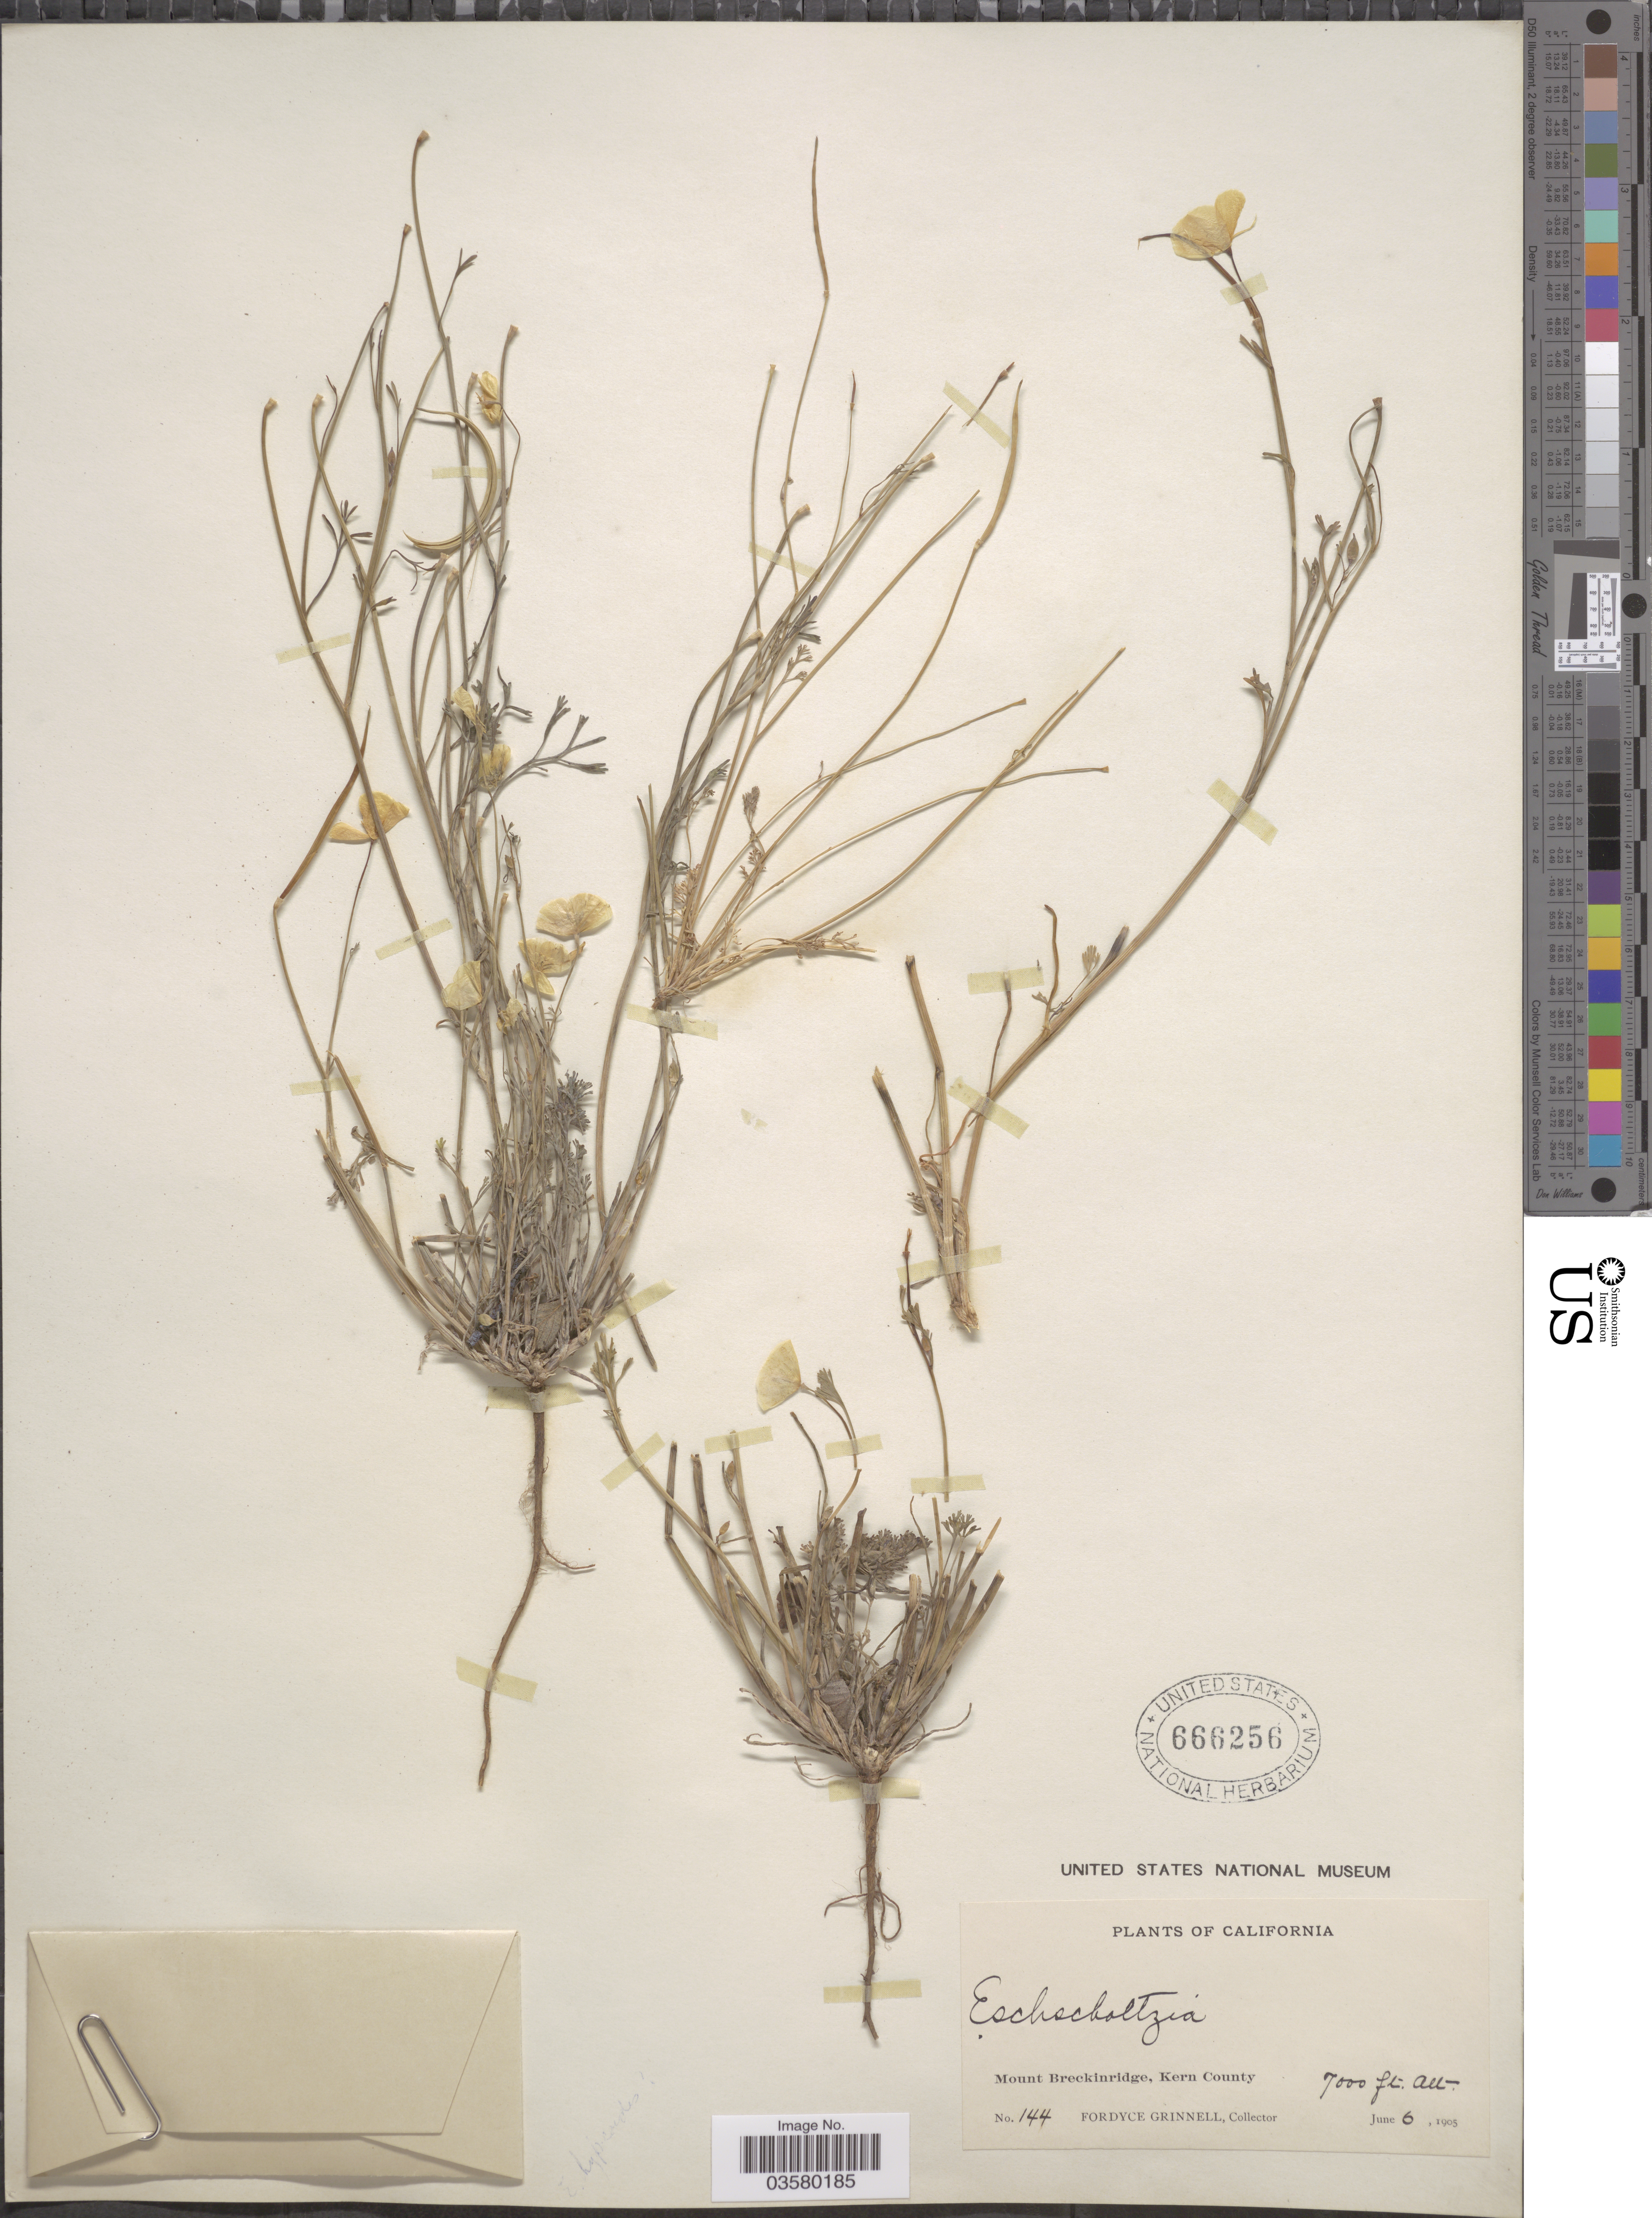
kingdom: Plantae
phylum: Tracheophyta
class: Magnoliopsida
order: Ranunculales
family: Papaveraceae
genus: Eschscholzia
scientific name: Eschscholzia caespitosa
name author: Benth.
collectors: F. Grinnell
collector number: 144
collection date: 1905-06-06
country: United States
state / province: California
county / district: Kern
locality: Mount Breckinridge, Kern County.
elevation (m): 2134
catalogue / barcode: US 666256